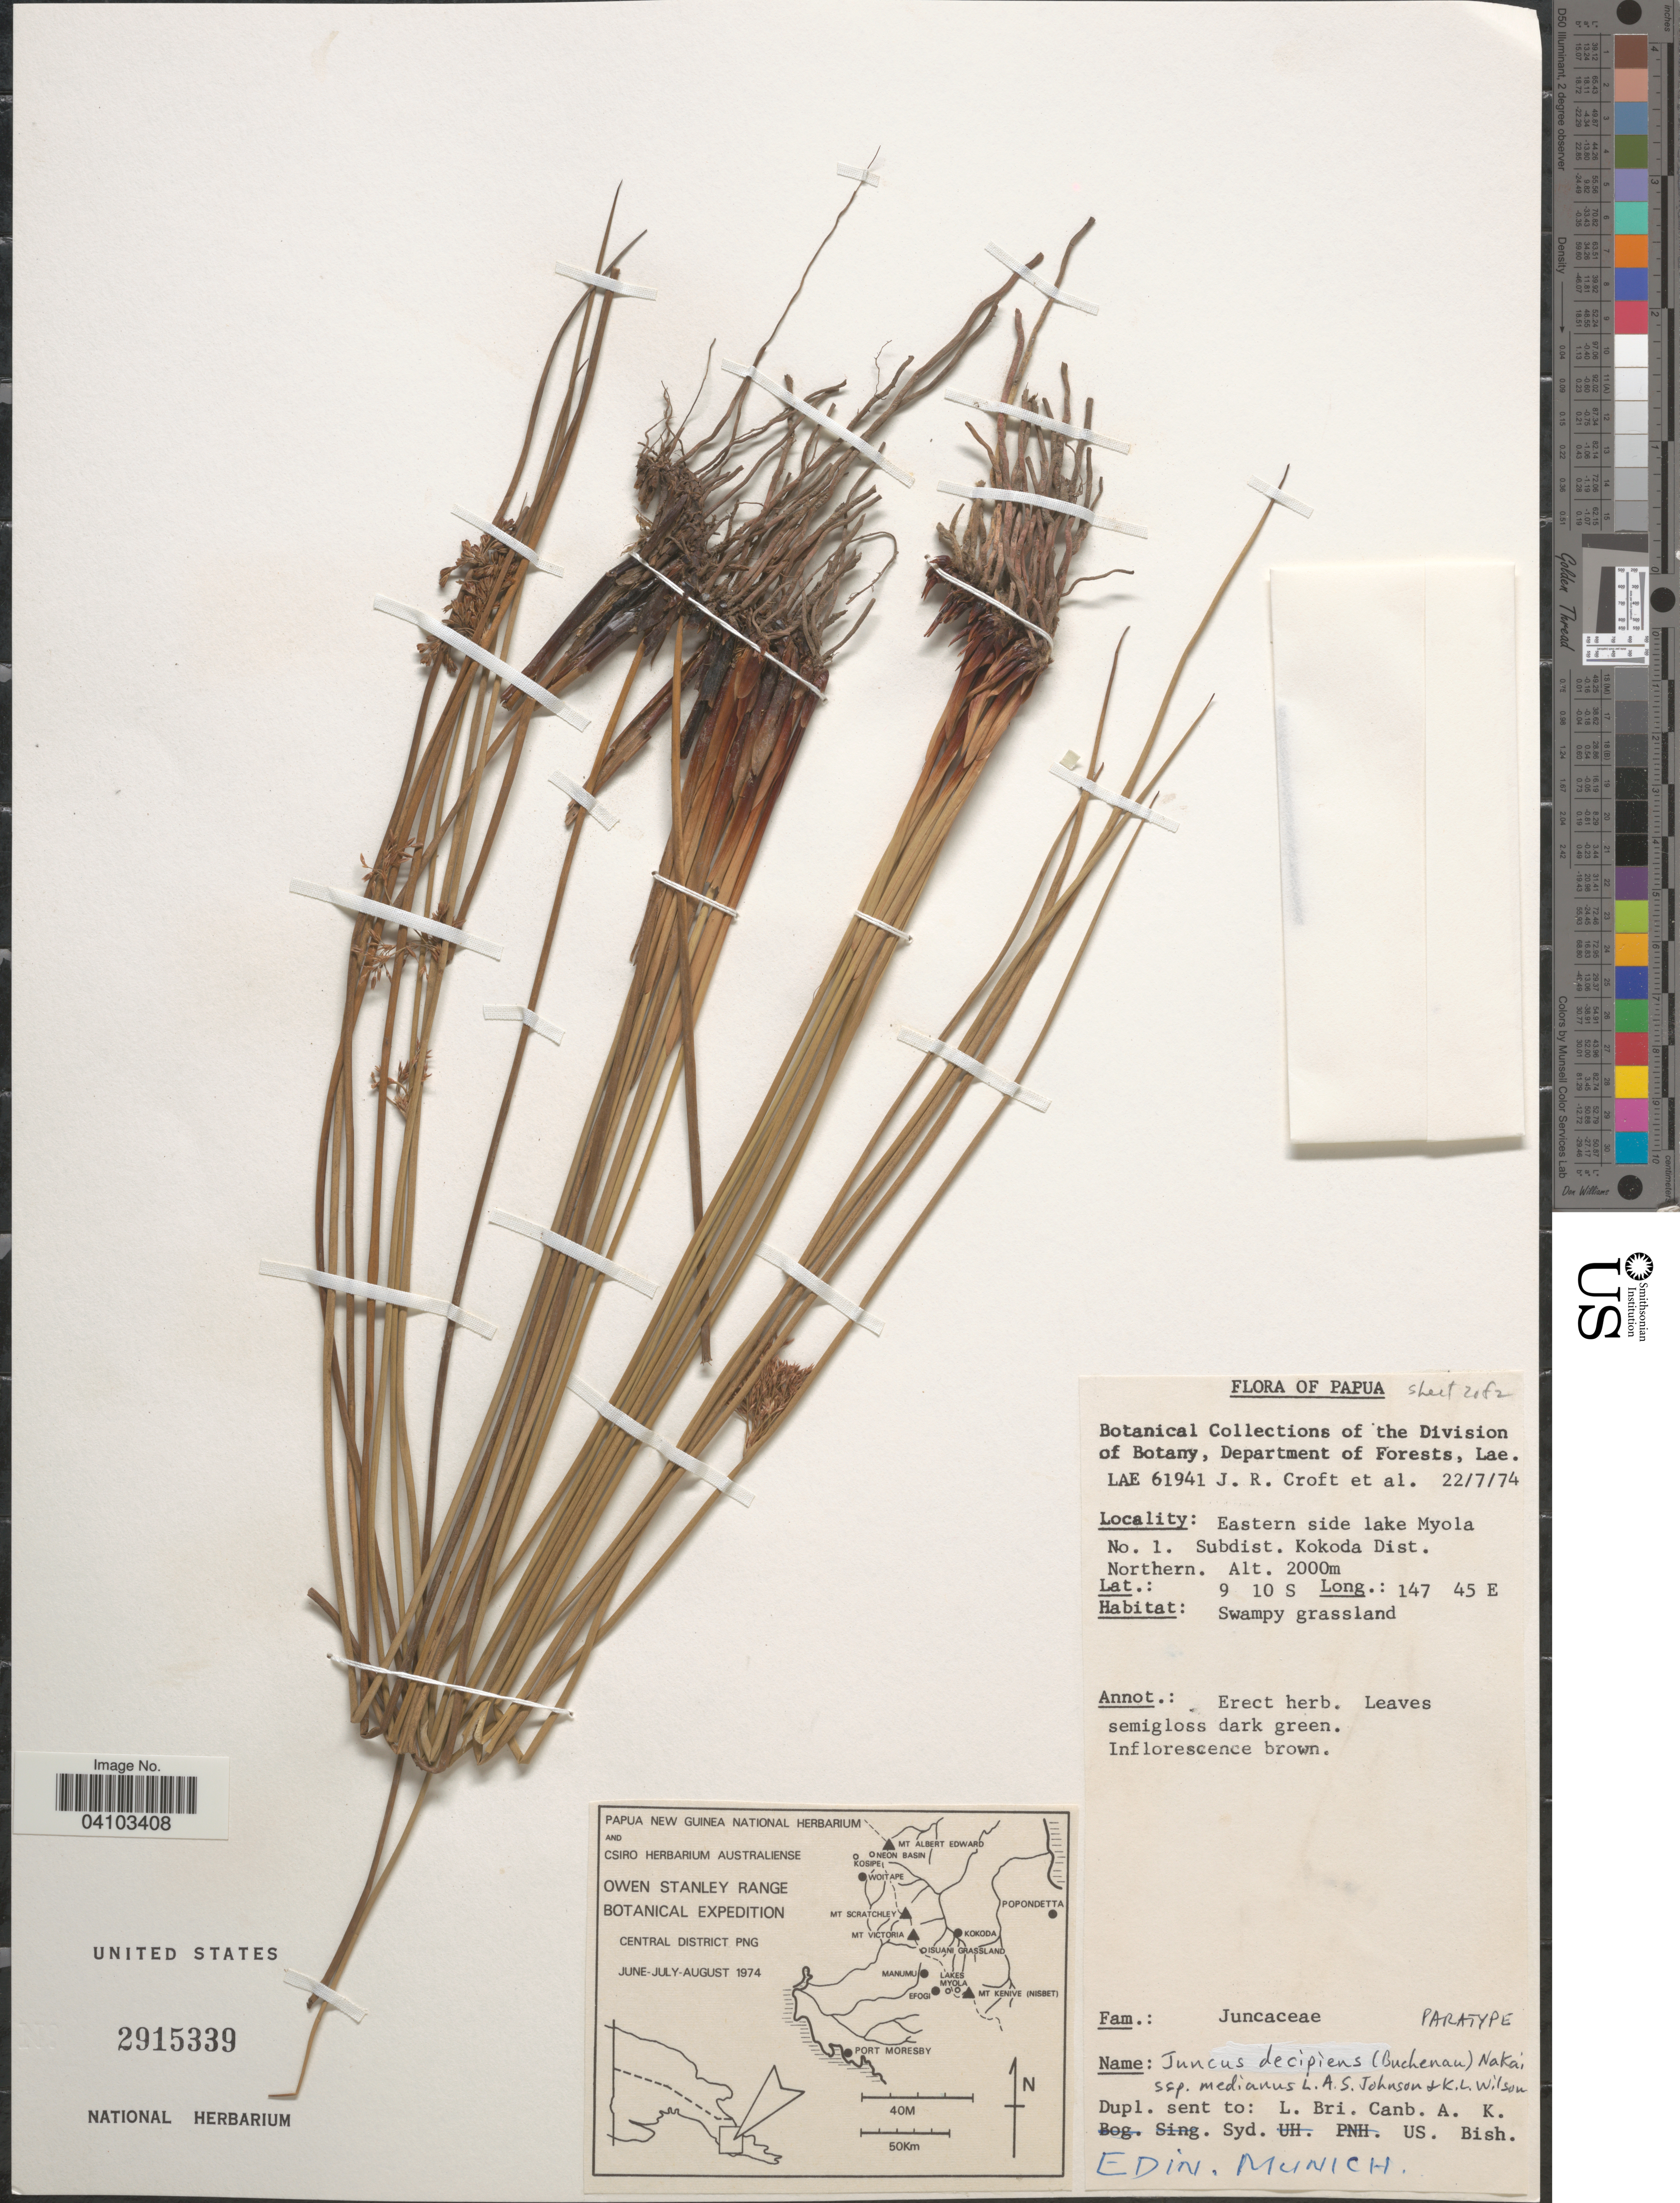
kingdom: Plantae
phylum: Tracheophyta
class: Liliopsida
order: Poales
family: Juncaceae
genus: Juncus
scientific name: Juncus decipiens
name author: (Buchenau) Nakai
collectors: J. R. Croft & et al.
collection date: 1974-07-22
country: Papua New Guinea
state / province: Northern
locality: Owen Stanley Range Botanical Expedition. Eastern side lake Myola. No. 1. Subdist. Kokoda Dist.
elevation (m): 2000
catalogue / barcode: US 2915339